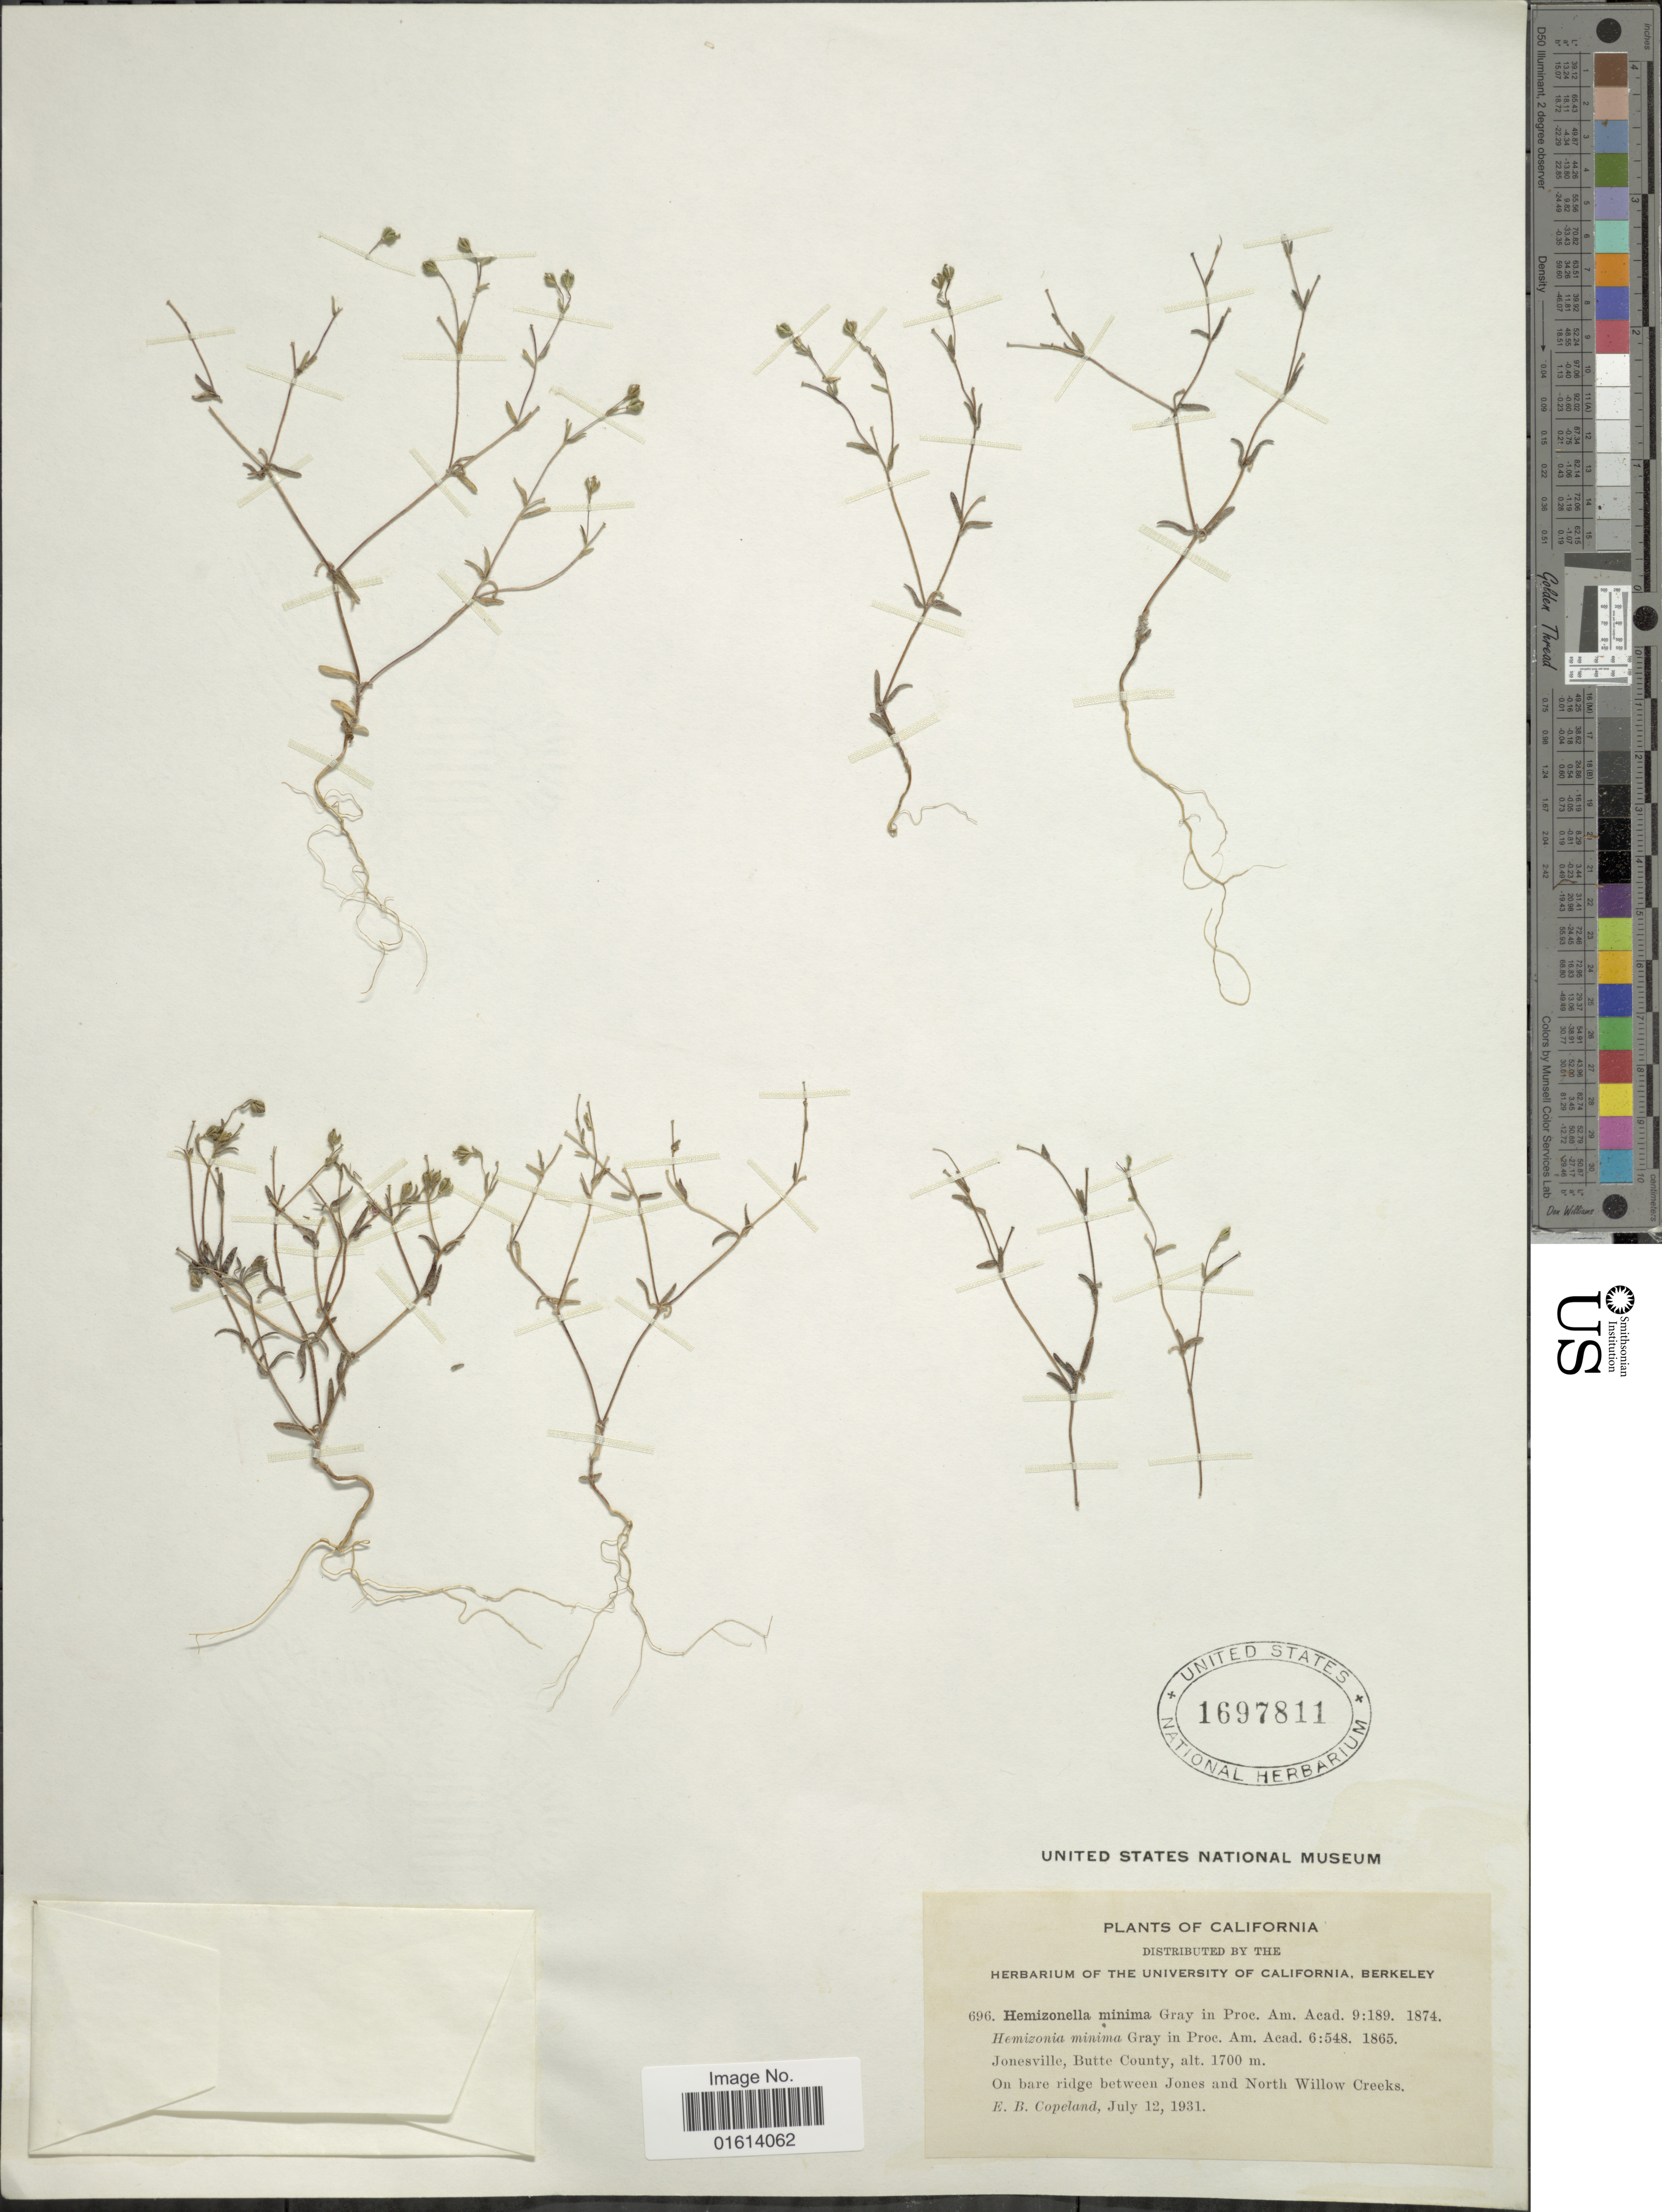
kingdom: Plantae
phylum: Tracheophyta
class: Magnoliopsida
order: Asterales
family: Asteraceae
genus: Hemizonella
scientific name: Hemizonella minima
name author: (A. Gray) A. Gray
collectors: E. B. Copeland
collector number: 696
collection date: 1931-07-12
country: United States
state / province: California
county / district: Butte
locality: Jonesville, Butte County, ridge between Jones and North Willow Creeks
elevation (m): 1700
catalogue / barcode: US 1697811